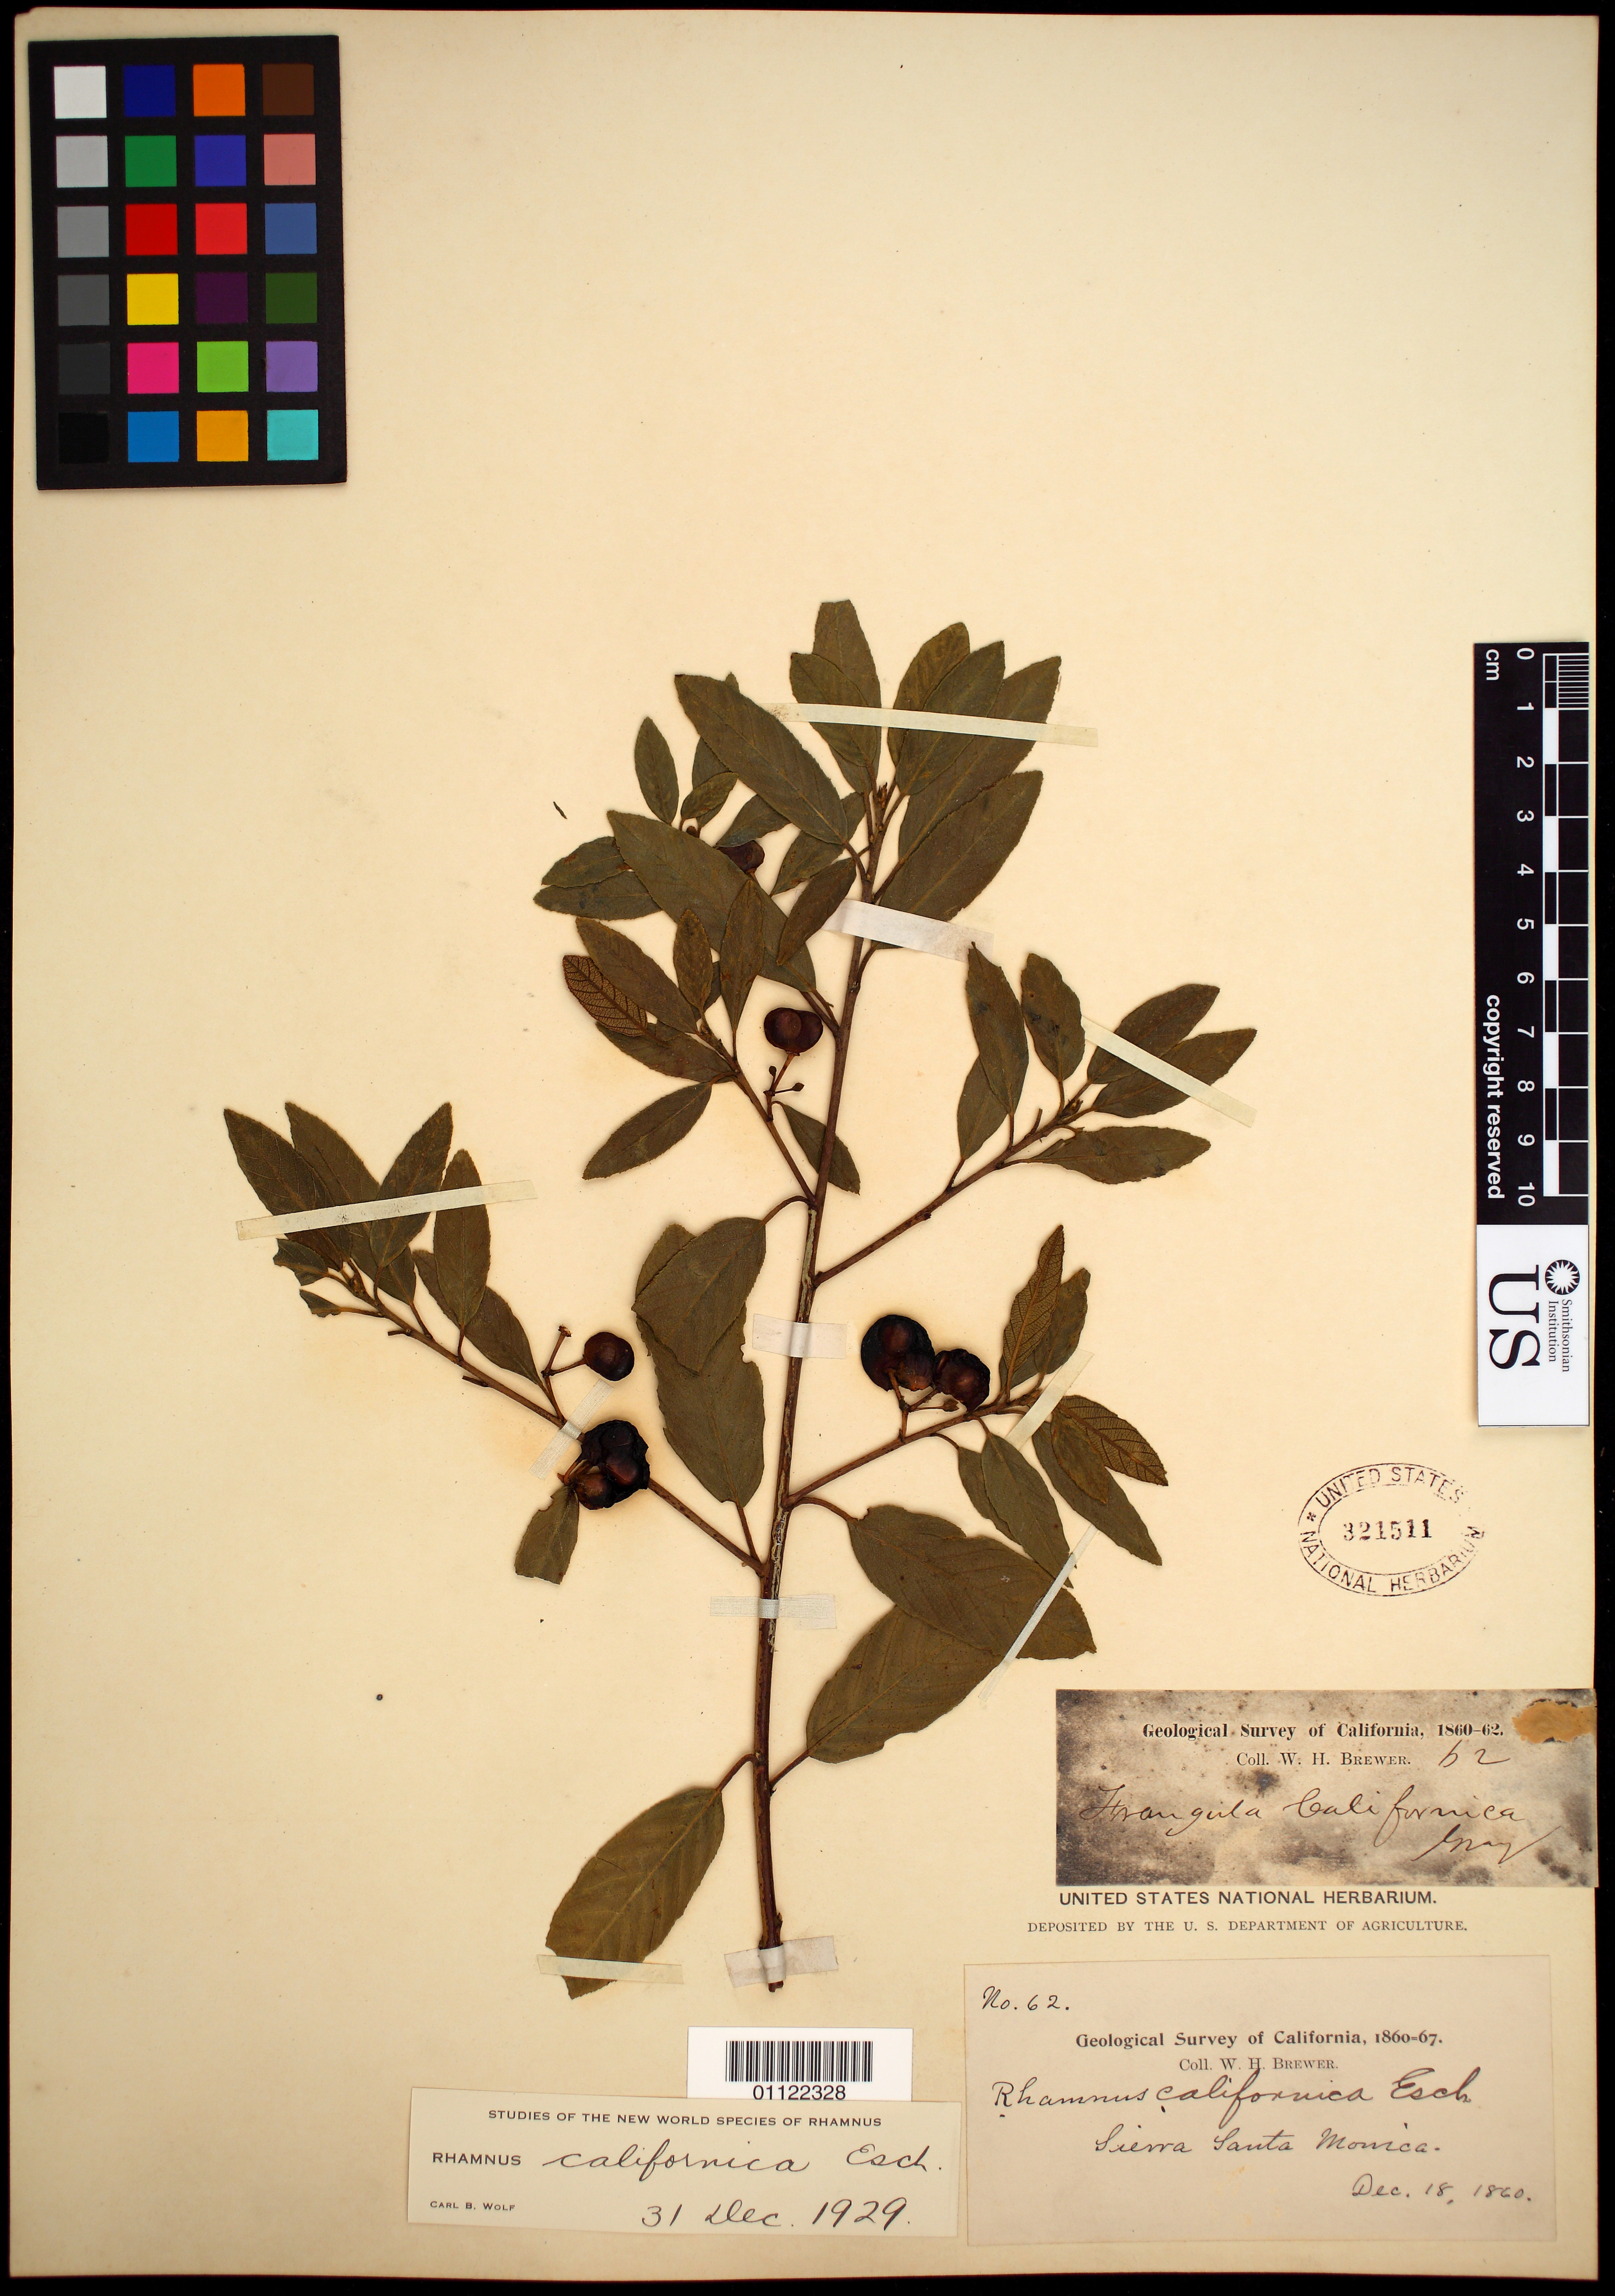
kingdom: Plantae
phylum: Tracheophyta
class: Magnoliopsida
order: Rosales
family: Rhamnaceae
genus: Frangula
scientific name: Frangula californica subsp. californica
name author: (Eschsch.) A. Gray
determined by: Strong, Mark T., (BOT), Smithsonian Institution - National Museum of Natural History (UNITED STATES)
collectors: W. H. Brewer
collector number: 62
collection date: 1860-12-18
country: United States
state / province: California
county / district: Los Angeles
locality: Sierra Santa Monica.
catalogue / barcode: US 321511